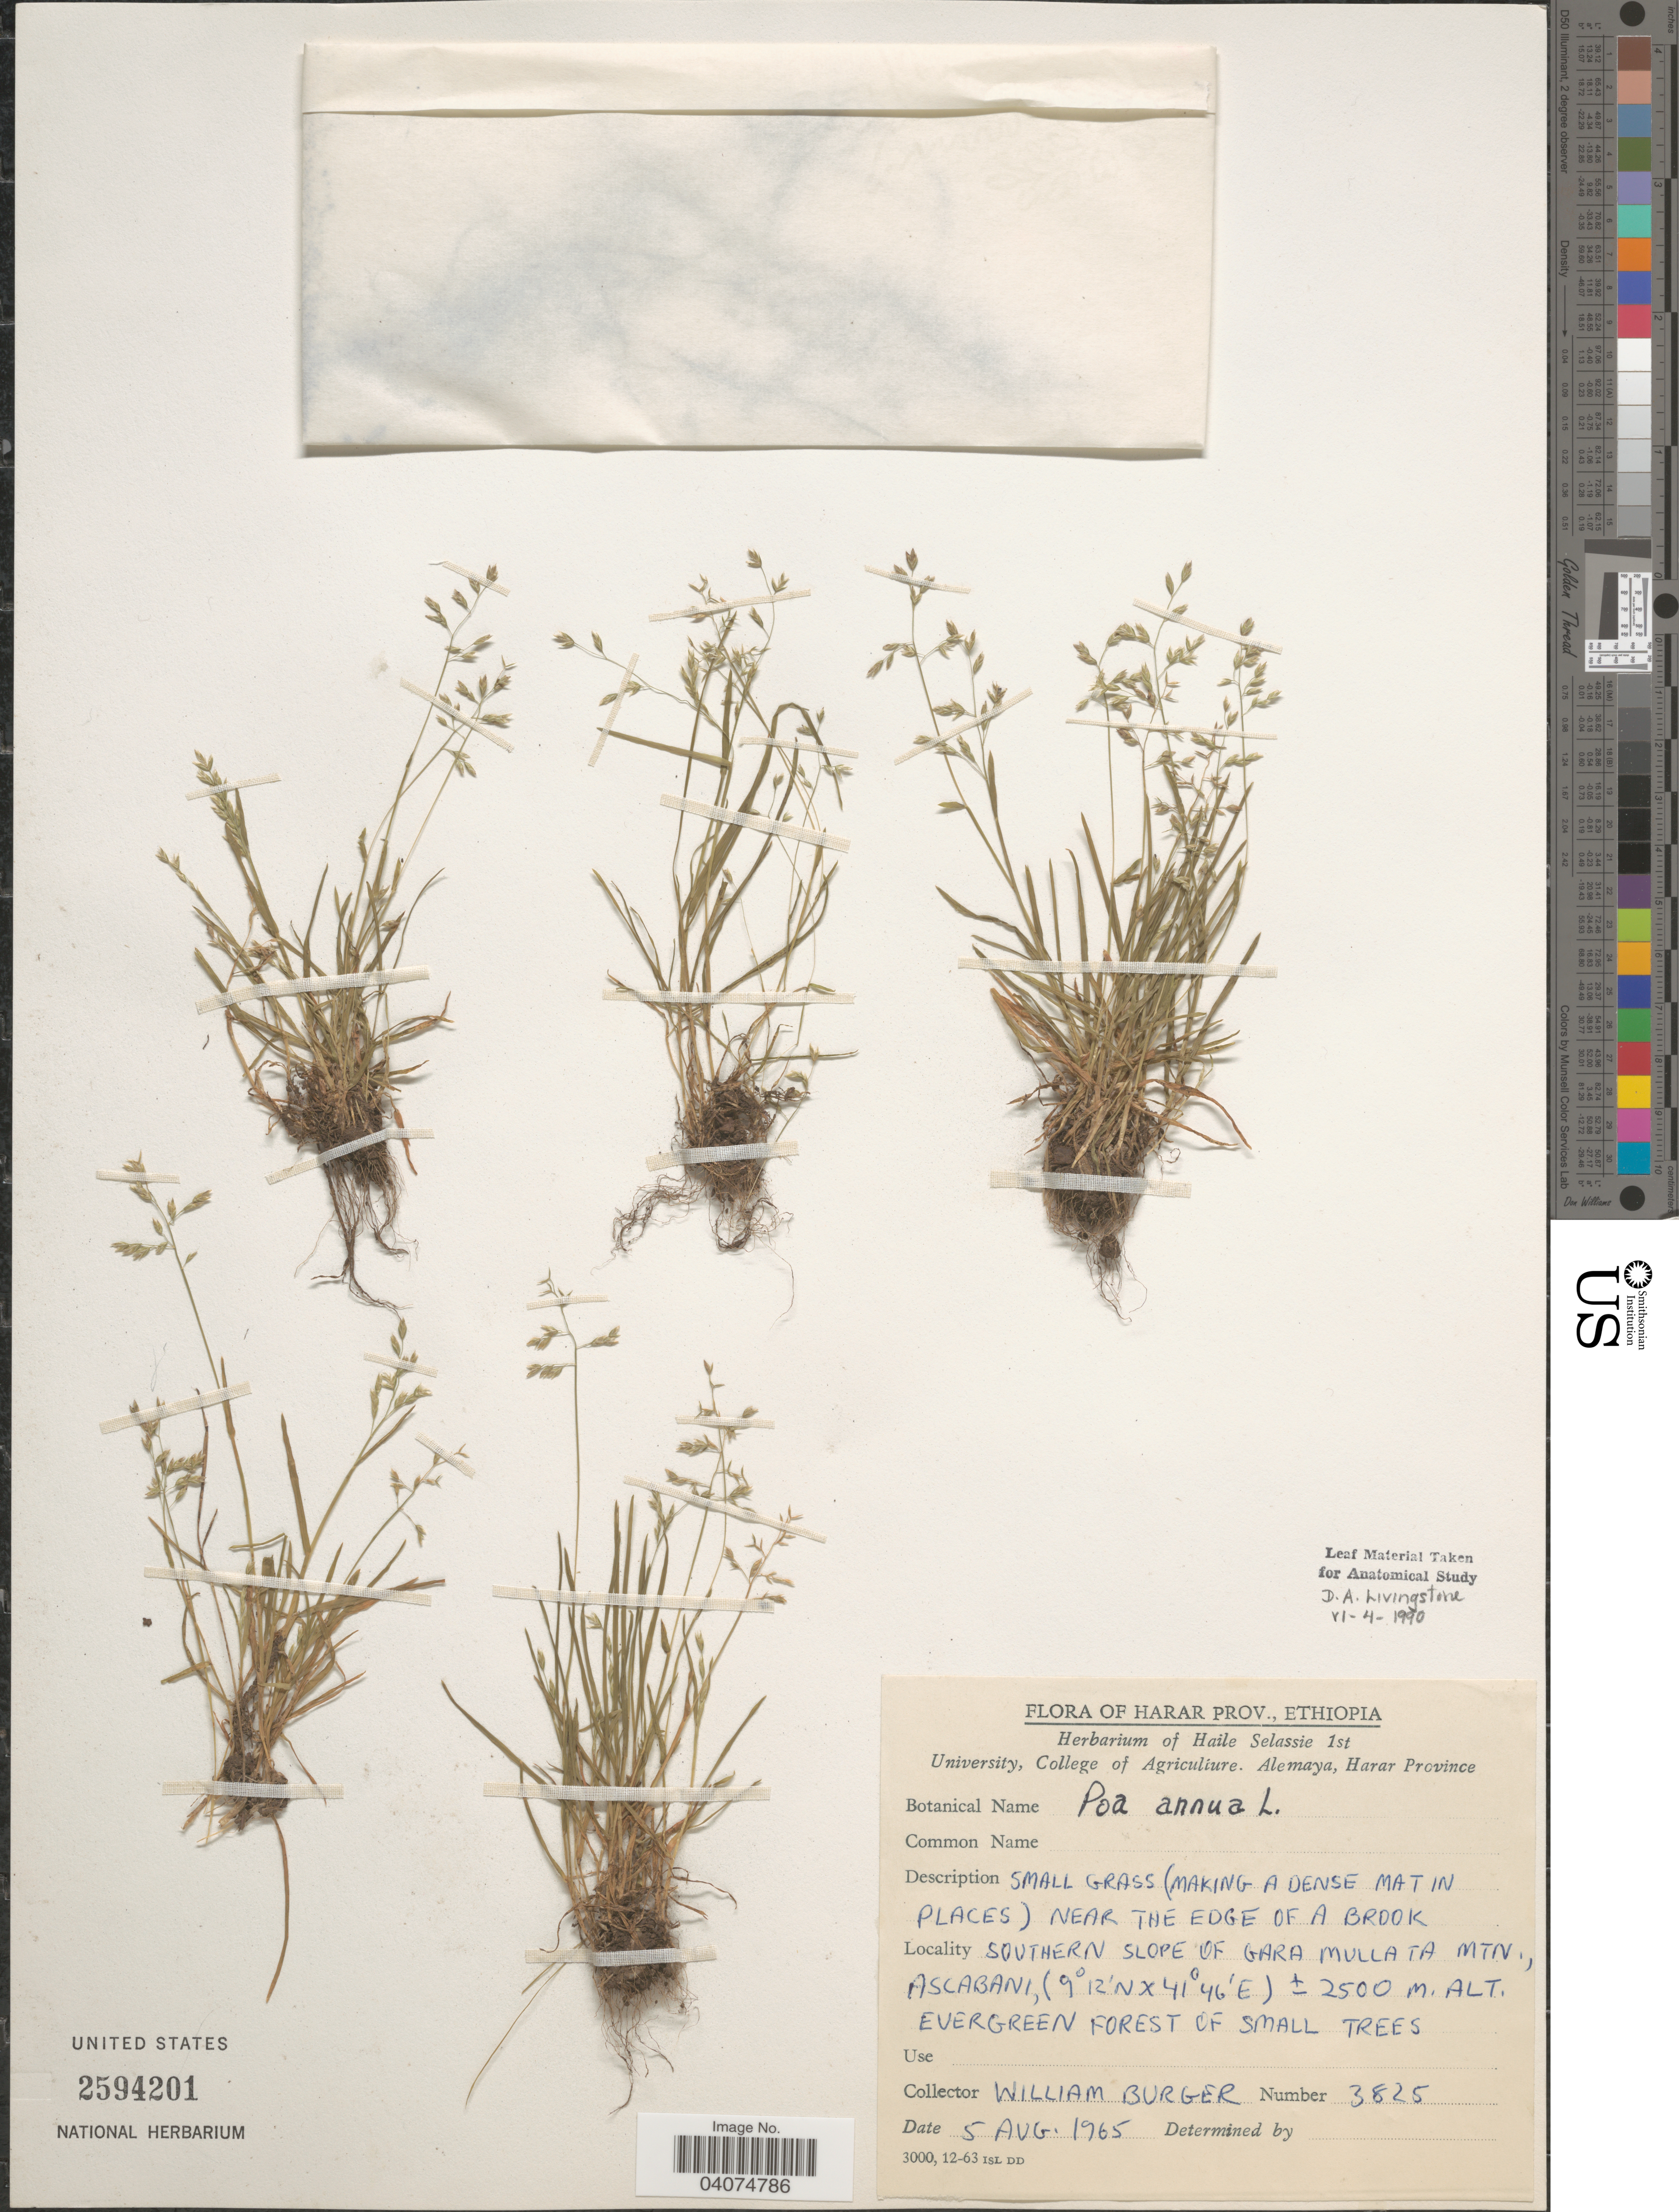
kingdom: Plantae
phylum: Tracheophyta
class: Liliopsida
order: Poales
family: Poaceae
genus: Poa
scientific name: Poa annua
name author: L.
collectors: W. Burger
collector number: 3825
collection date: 1965-08-05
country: Ethiopia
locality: Harar Prov. Near the edge of a Brook. Southern slope of Gara Mullata Mtn., Ascabani.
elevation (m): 2500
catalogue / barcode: US 2594201